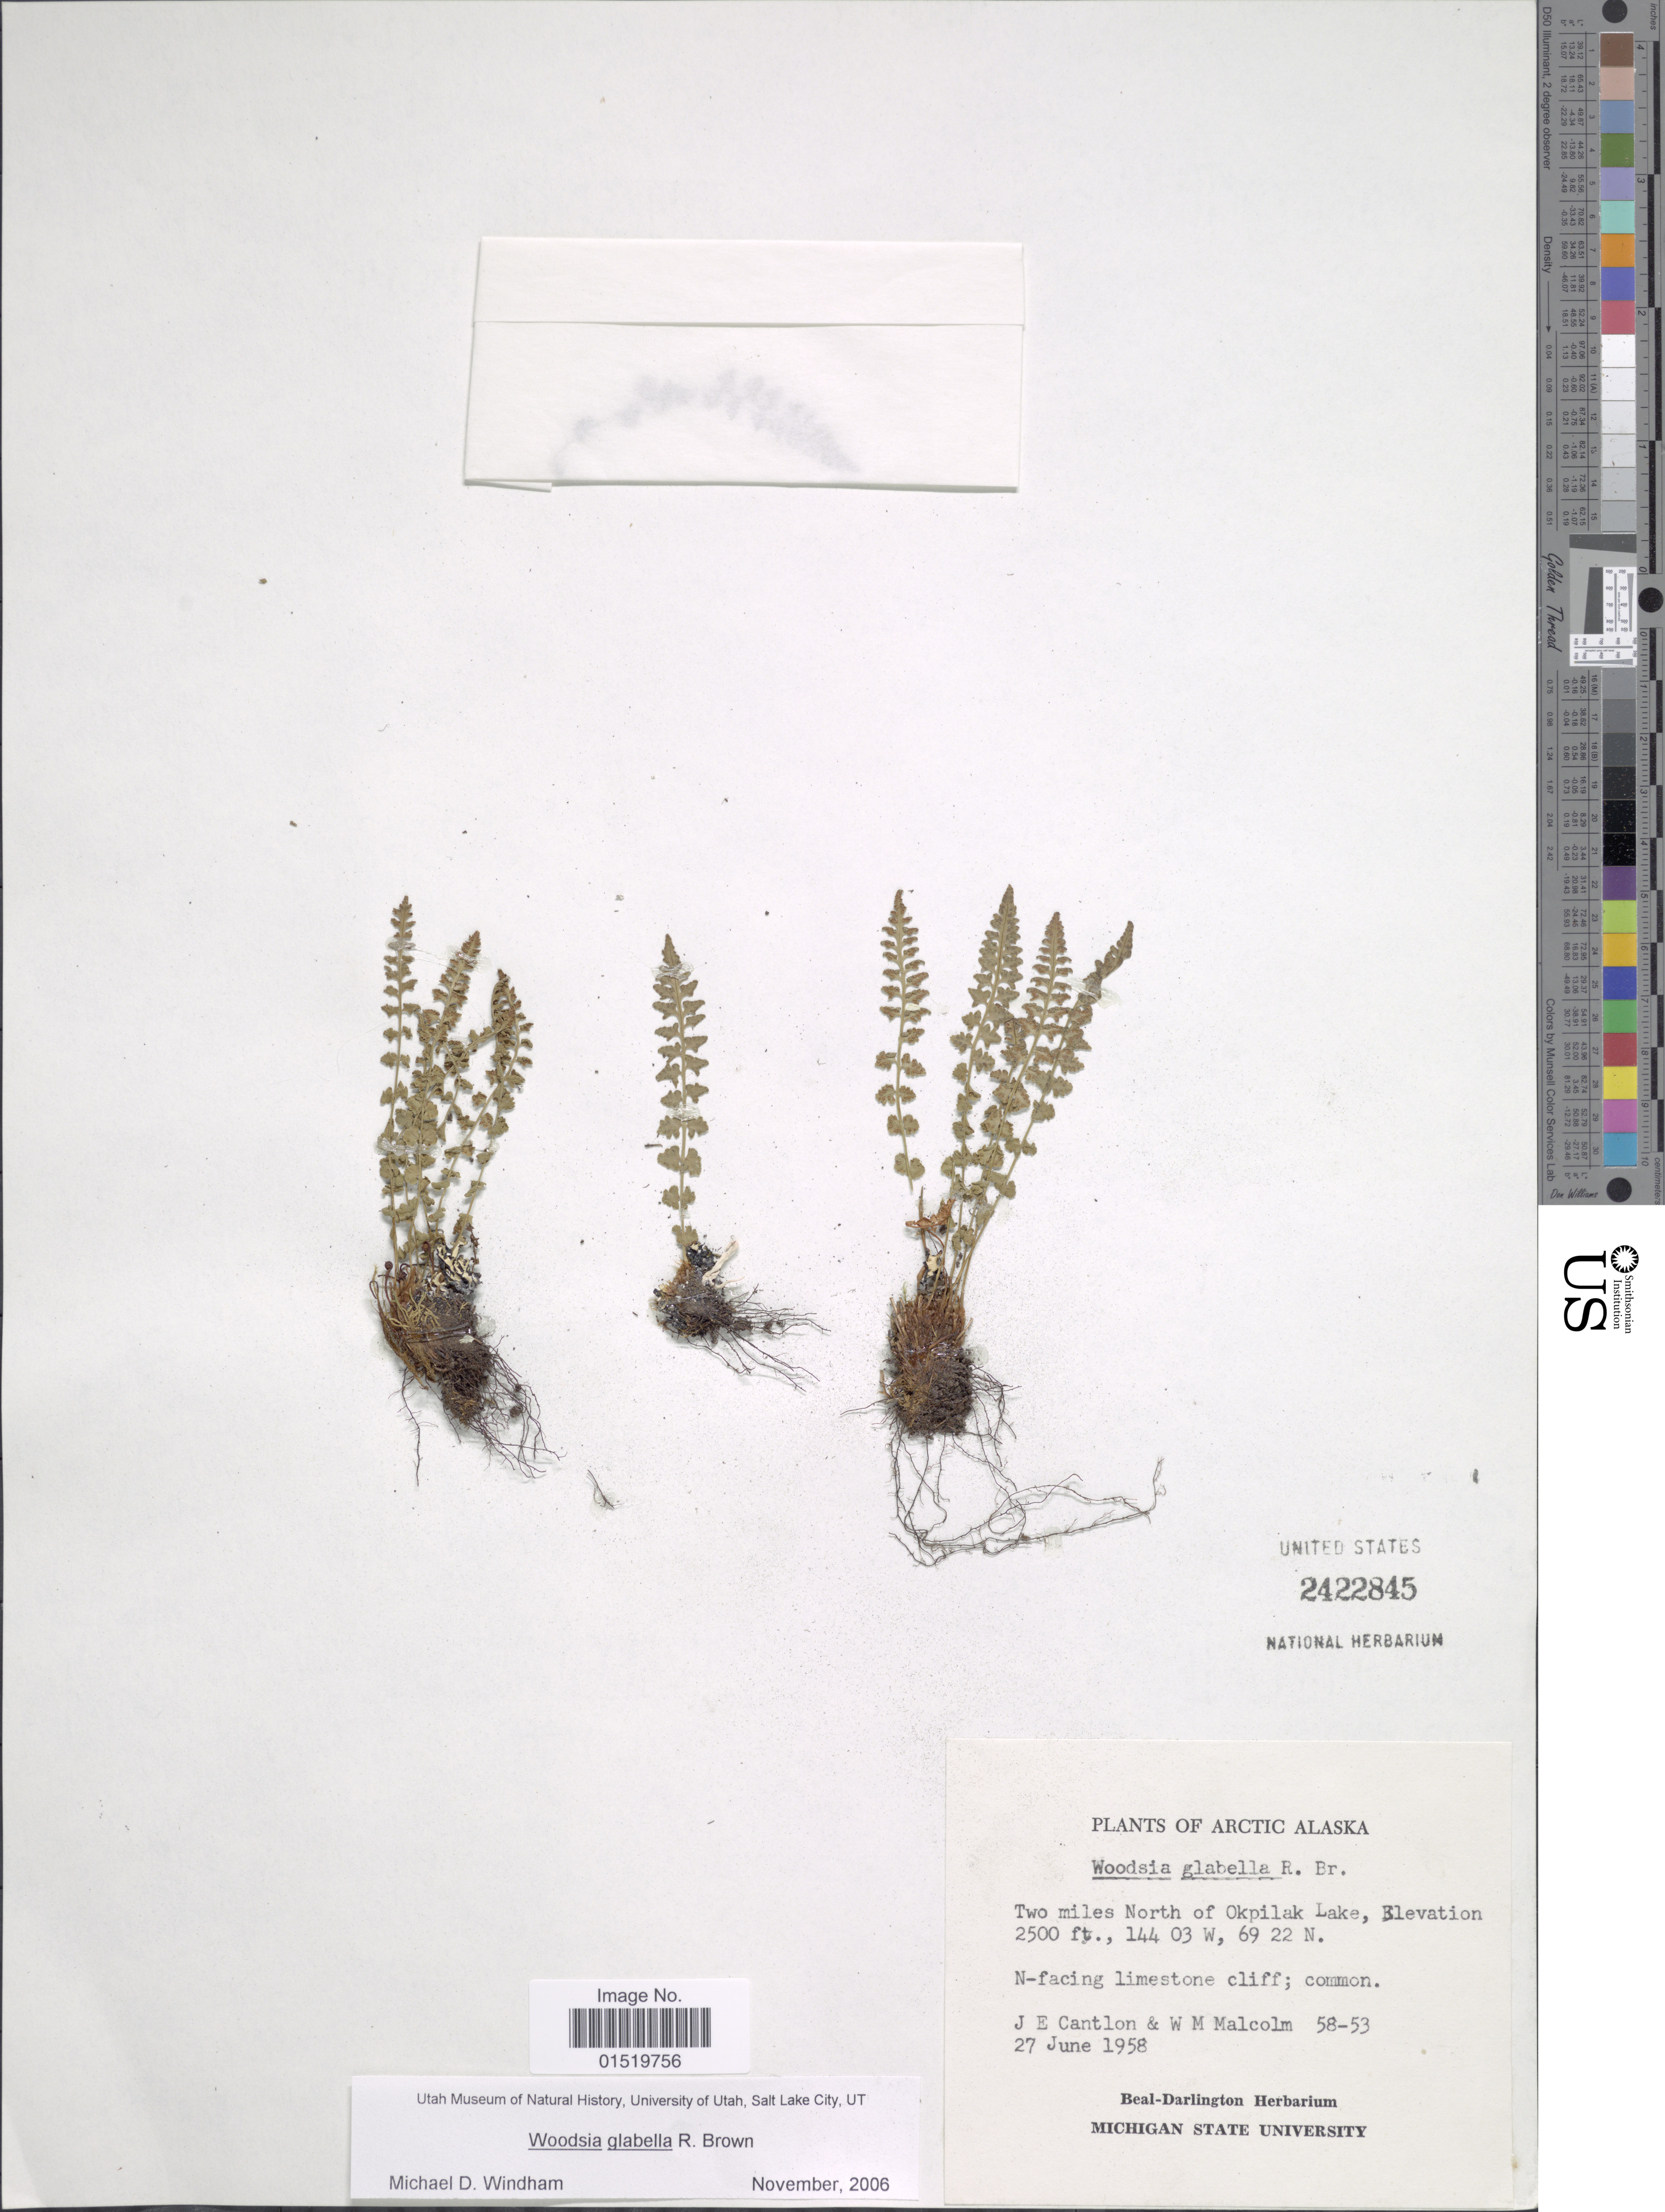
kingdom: Plantae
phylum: Tracheophyta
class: Polypodiopsida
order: Polypodiales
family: Woodsiaceae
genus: Woodsia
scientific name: Woodsia glabella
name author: R. Br.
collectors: J. Cantlon & W. Malcolm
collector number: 58-53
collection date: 1958-06-27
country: United States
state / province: Alaska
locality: Arctic Alaska, Two miles North of Okpilak Lake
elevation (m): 762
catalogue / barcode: US 2422845